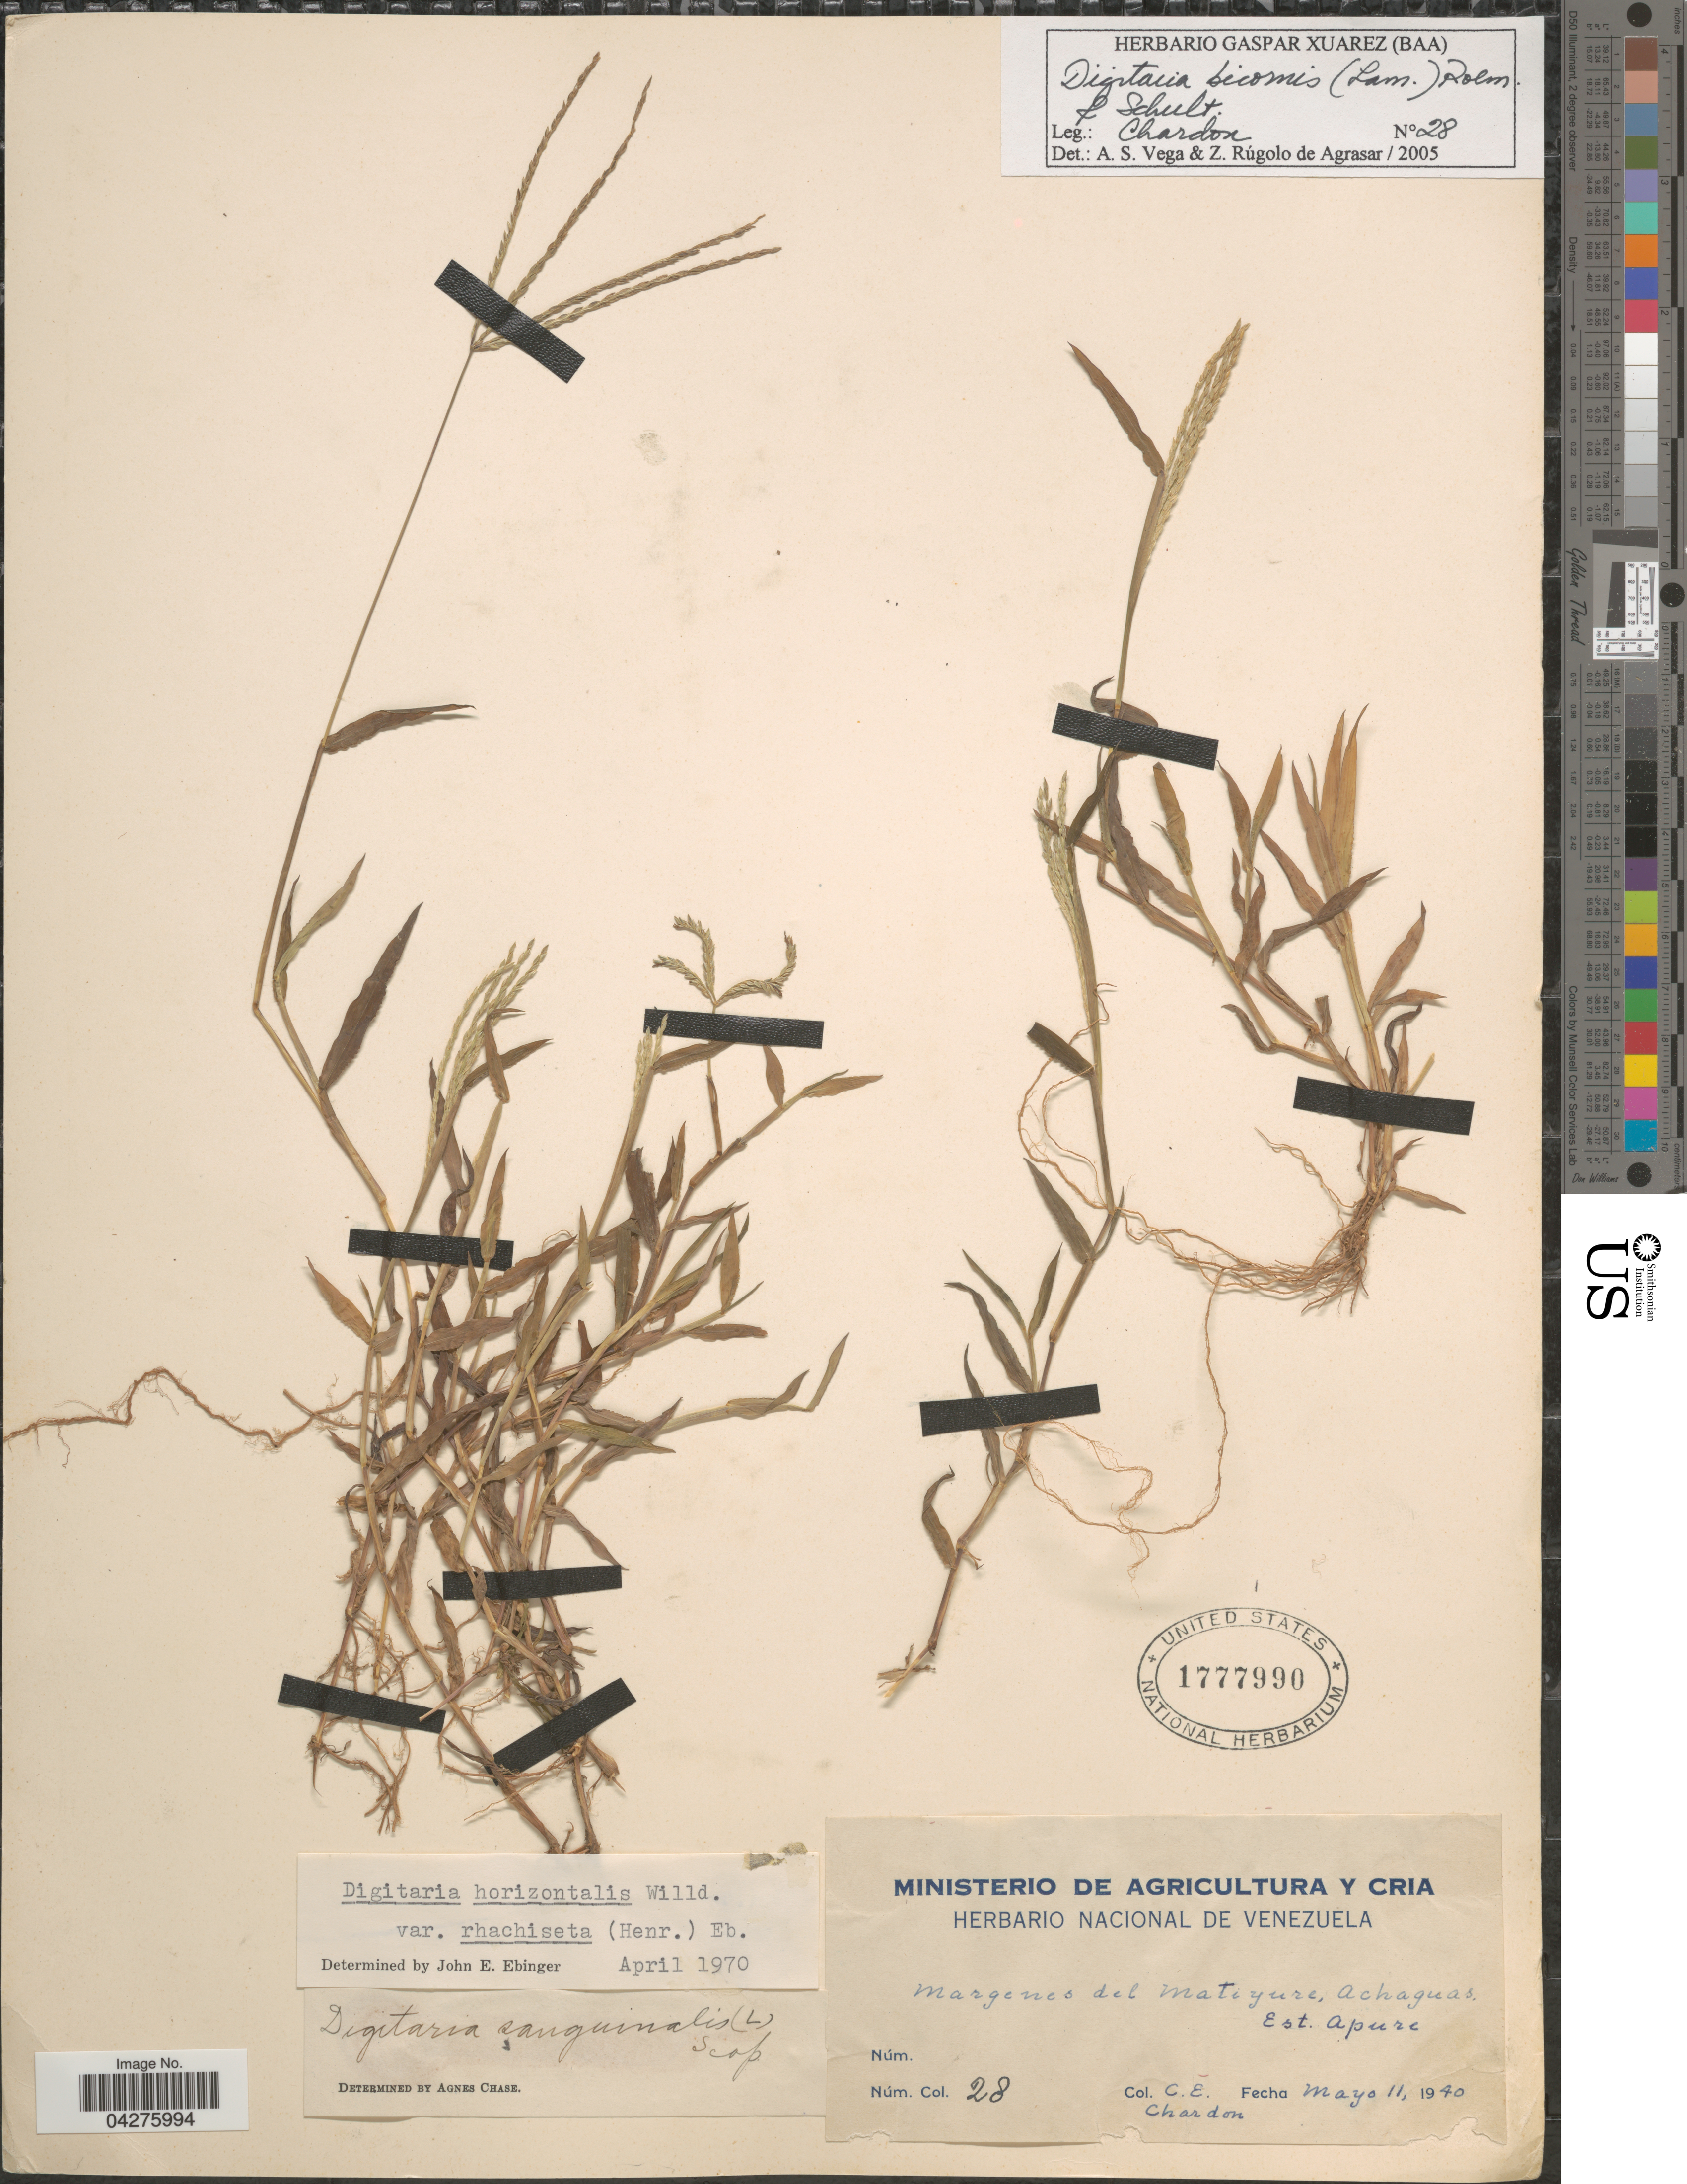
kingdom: Plantae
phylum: Tracheophyta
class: Liliopsida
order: Poales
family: Poaceae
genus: Digitaria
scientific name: Digitaria bicornis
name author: (Lam.) Roem. & Schult.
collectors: C. E. Chardón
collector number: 28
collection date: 1940-05-11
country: Venezuela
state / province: Apure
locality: Margenes del Matiyure, Achaguas.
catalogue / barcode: US 1777990